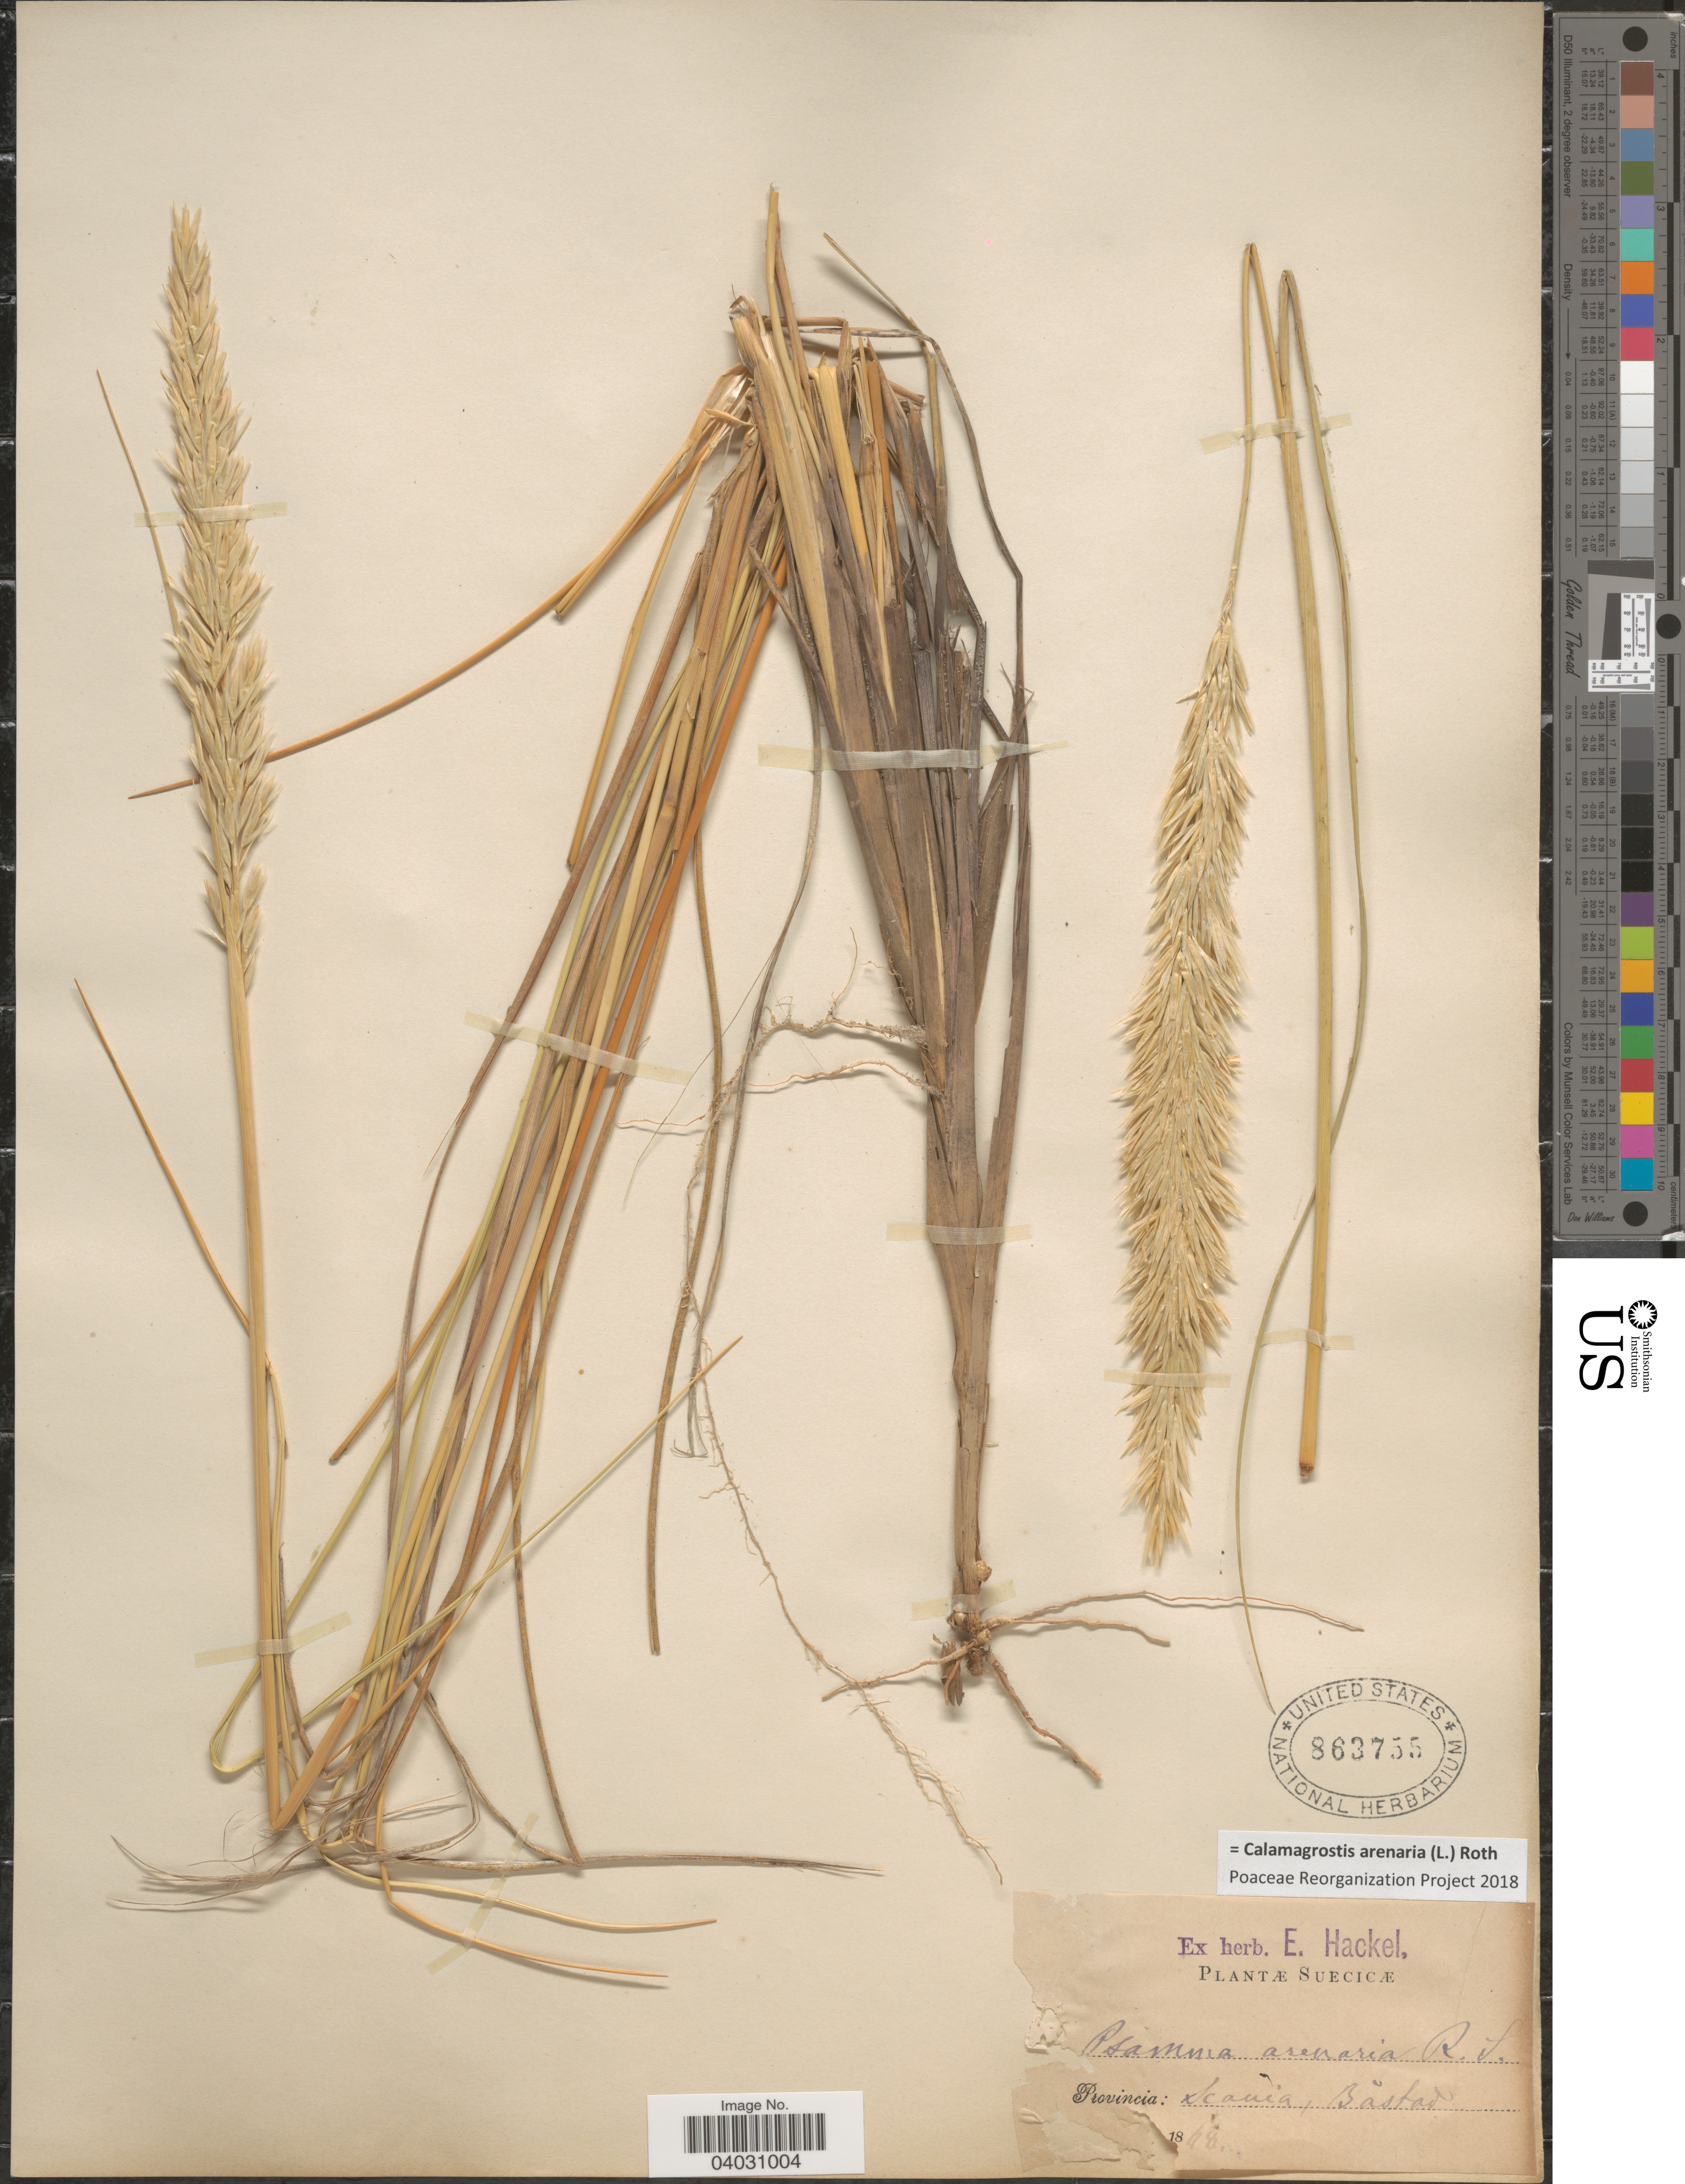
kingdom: Plantae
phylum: Tracheophyta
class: Liliopsida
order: Poales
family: Poaceae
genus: Calamagrostis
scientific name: Calamagrostis arenaria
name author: (L.) Roth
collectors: ex herb. E. Hackel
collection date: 1868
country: Sweden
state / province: Skåne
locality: Suecicæ. Provincia: Scania, Båstad.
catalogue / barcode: US 863755